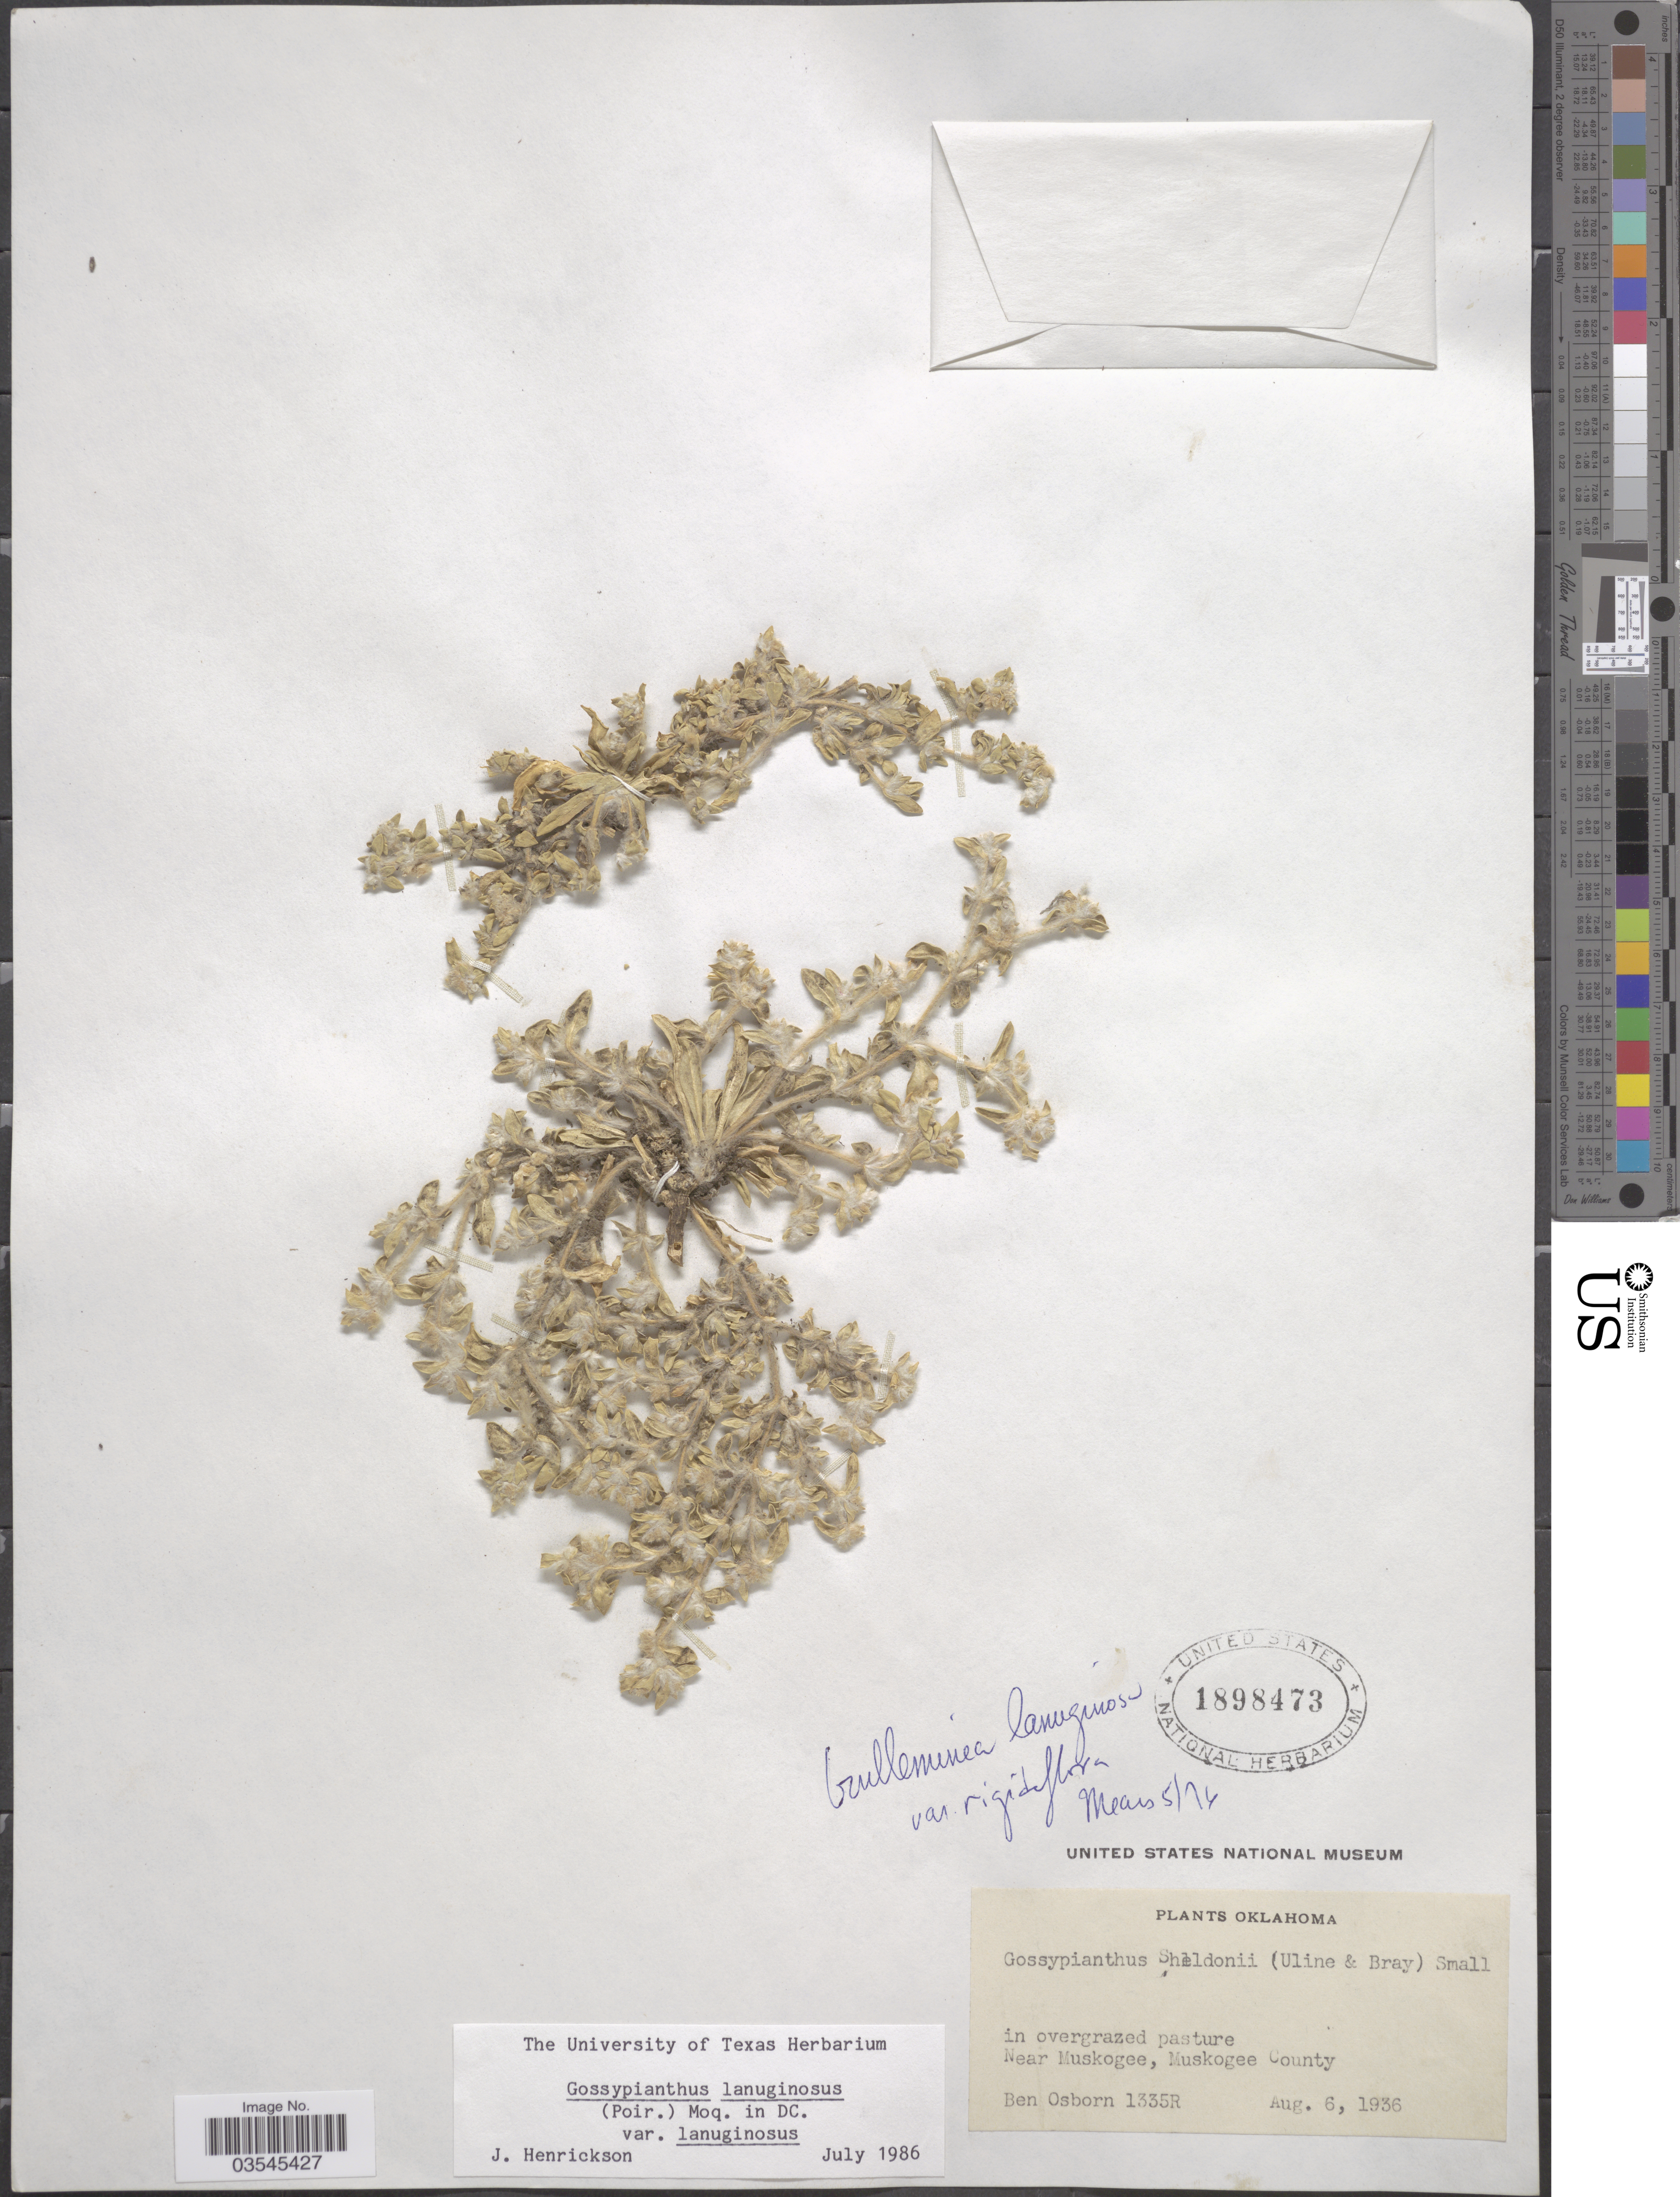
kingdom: Plantae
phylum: Tracheophyta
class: Magnoliopsida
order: Caryophyllales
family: Amaranthaceae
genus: Guilleminea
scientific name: Guilleminea lanuginosa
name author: (Poir.) Benth. & Hook. f.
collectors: B. Osborn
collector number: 1335R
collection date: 1936-08-06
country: United States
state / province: Oklahoma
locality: Near Muskogee, Muskogee County.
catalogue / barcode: US 1898473